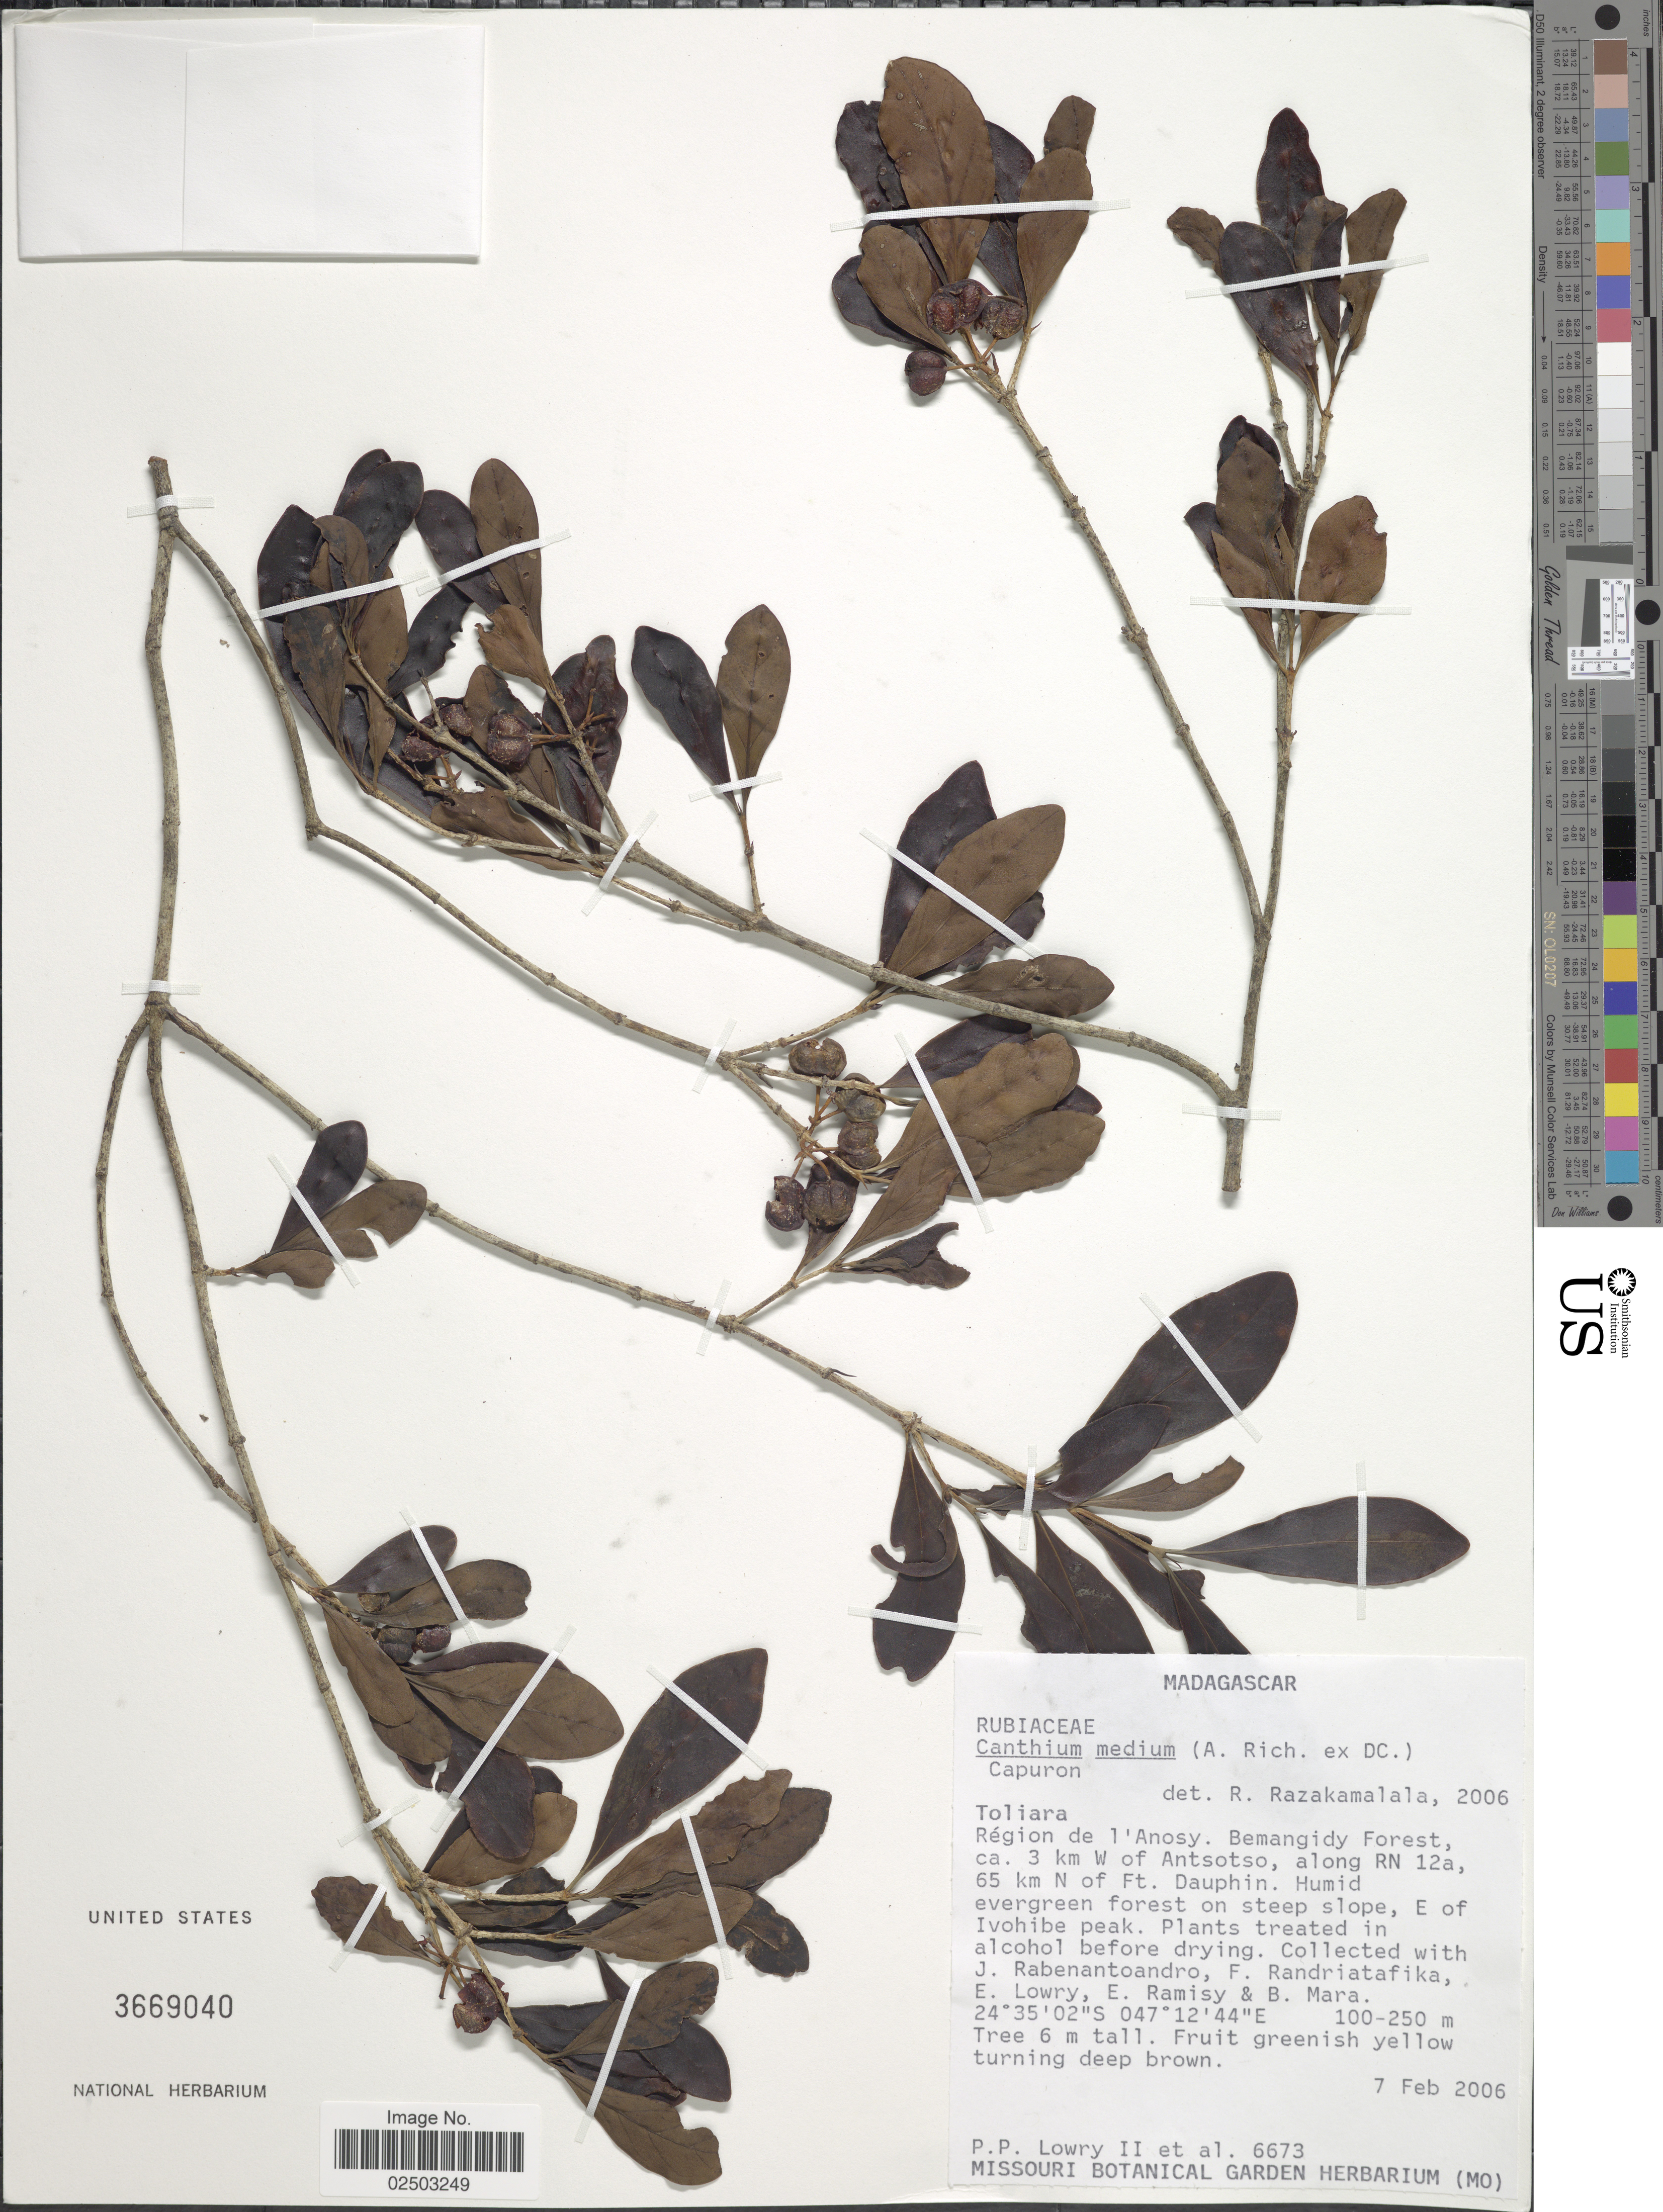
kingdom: Plantae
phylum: Tracheophyta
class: Magnoliopsida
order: Gentianales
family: Rubiaceae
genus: Canthium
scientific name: Canthium medium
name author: (A. Rich. ex DC.) Capuron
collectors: P. P. Lowry, J. Rabenantoandro, F. Randriatafika, E. Lowry & et al.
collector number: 6673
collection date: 2006-02-07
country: Madagascar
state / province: Anosy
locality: Region d l'Anosy, Bemangidy Forest, ca. 3 km N of Ft. Dauphin, humid evergreen forest on steep slope, E of Ivohibe peak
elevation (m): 100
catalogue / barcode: US 3669040